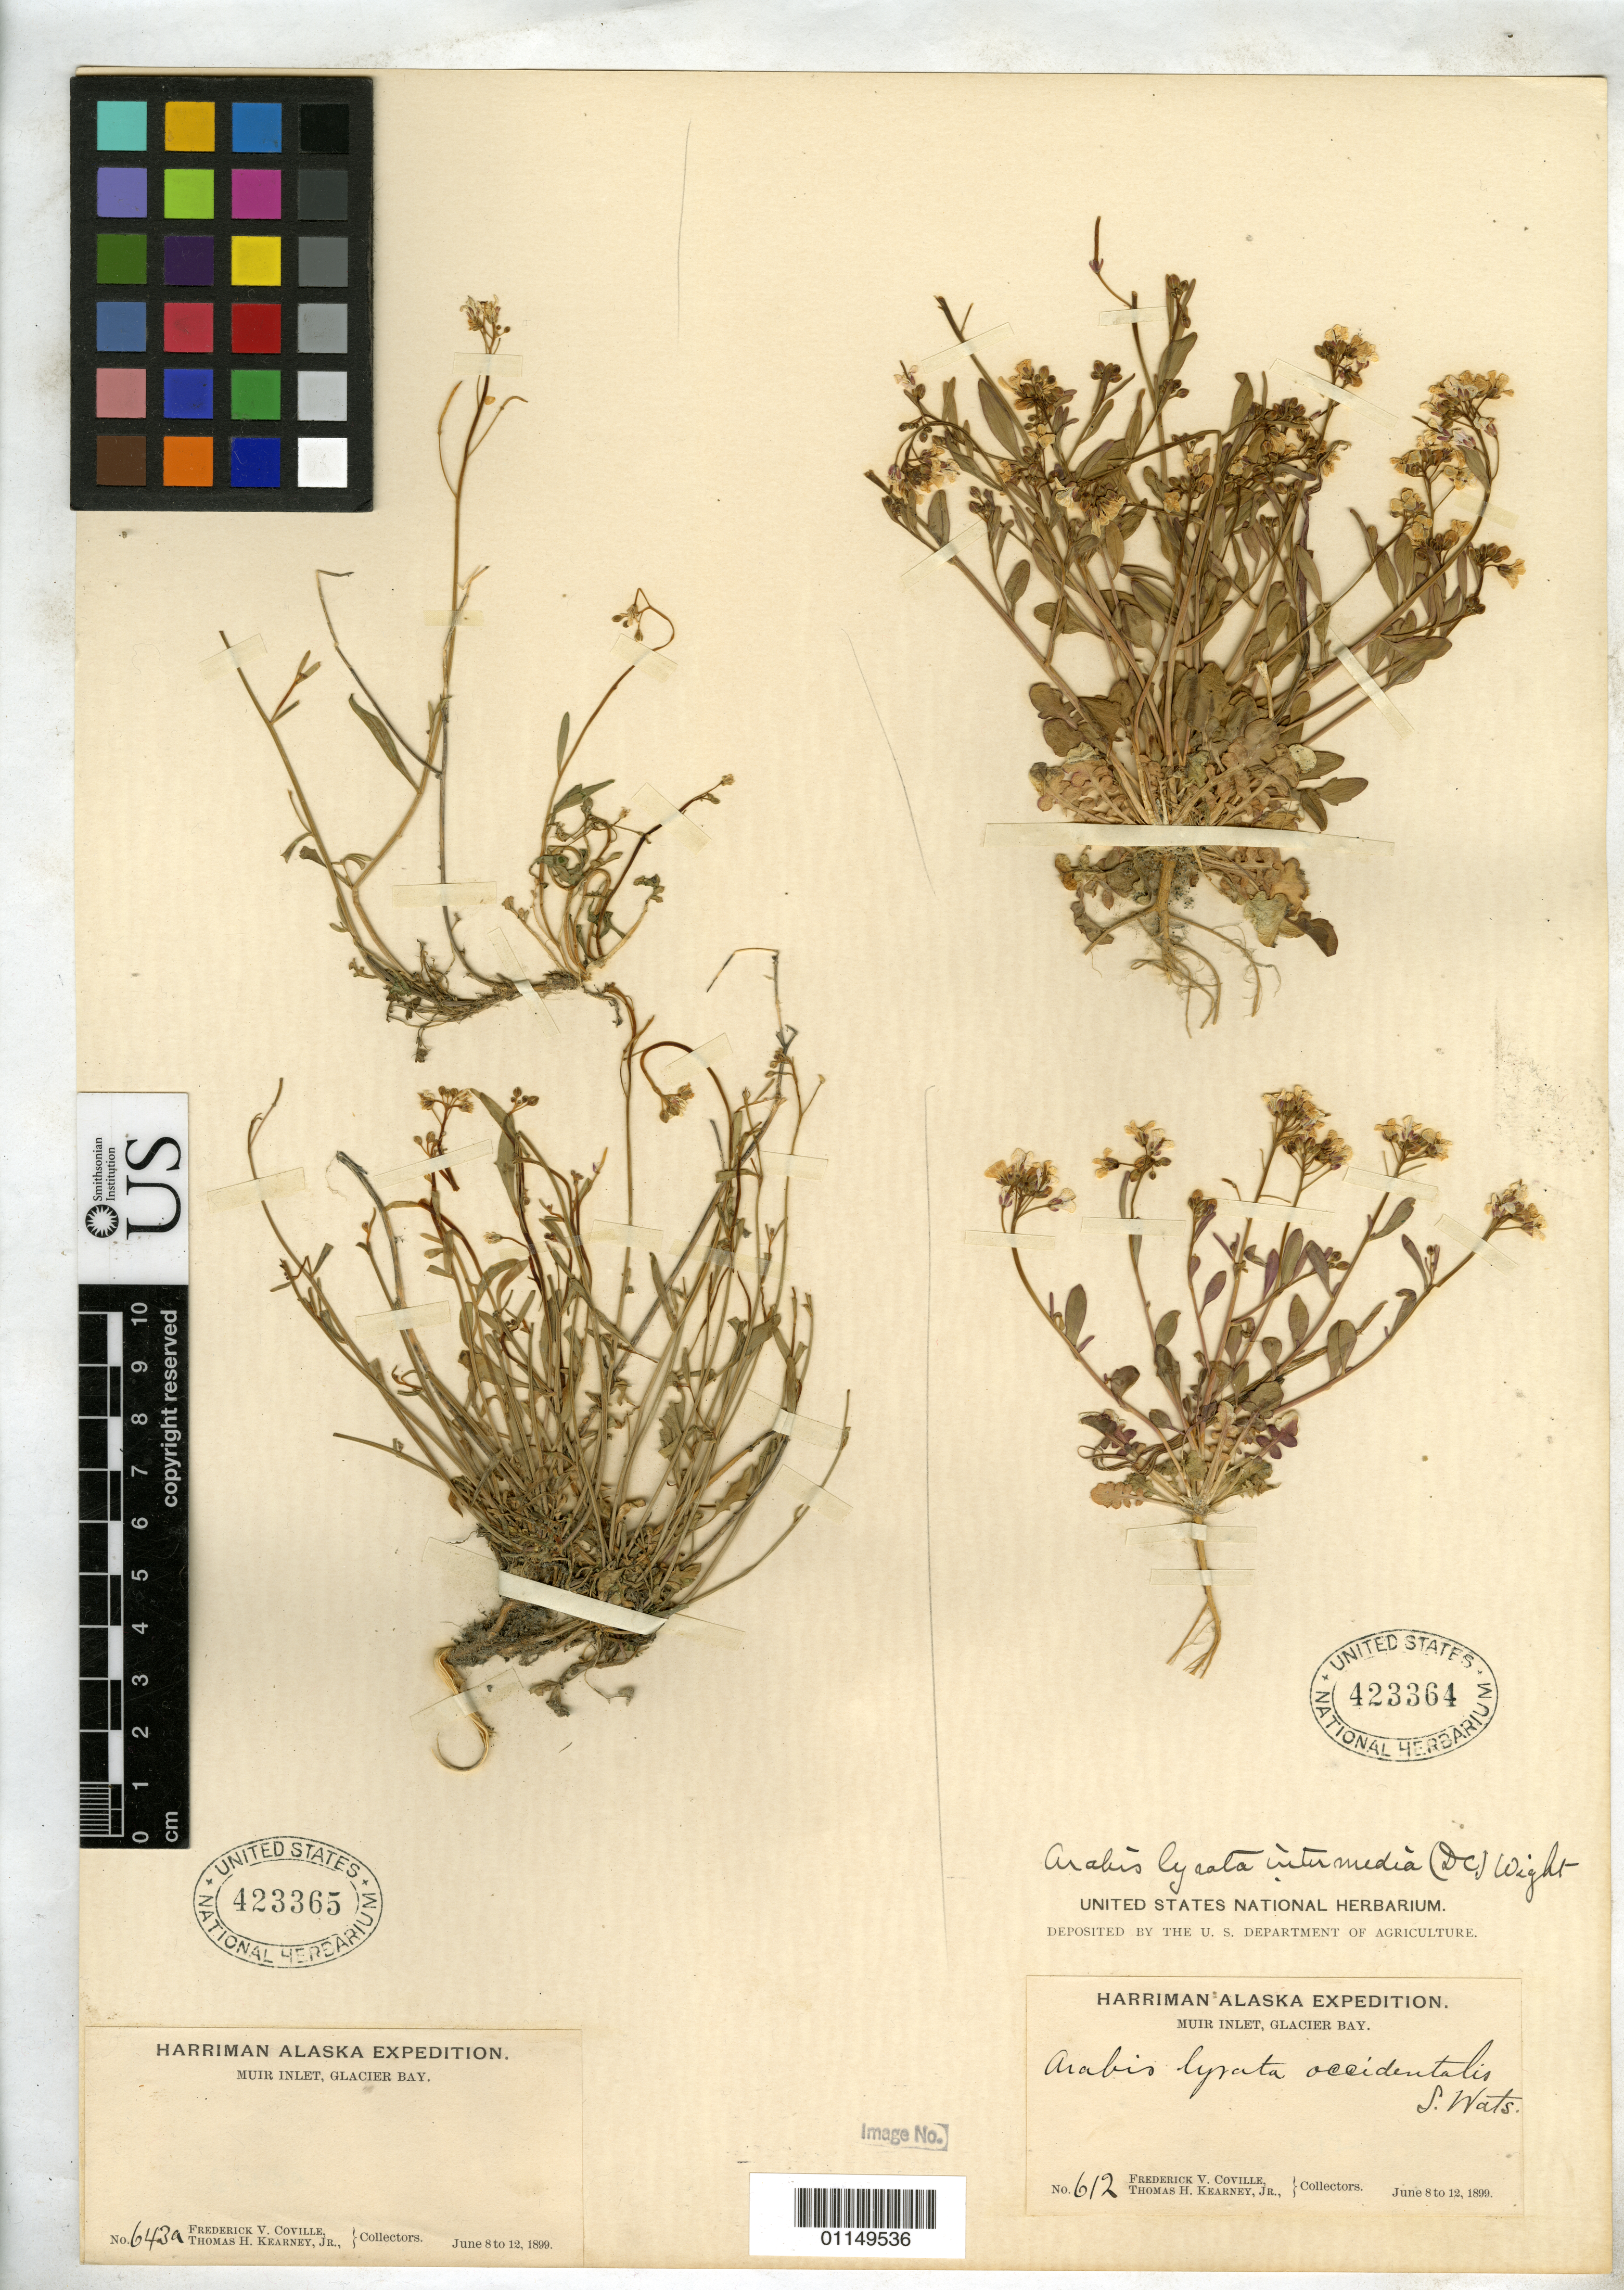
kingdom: Plantae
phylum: Tracheophyta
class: Magnoliopsida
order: Brassicales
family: Brassicaceae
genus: Arabis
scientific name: Arabis lyrata subsp. kamtschatica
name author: Hultén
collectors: F. V. Coville & T. H. Kearney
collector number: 612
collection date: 1899-06-08/1899-06-12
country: United States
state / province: Alaska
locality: Muir Inlet, Glacier Bay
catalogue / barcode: US 423364